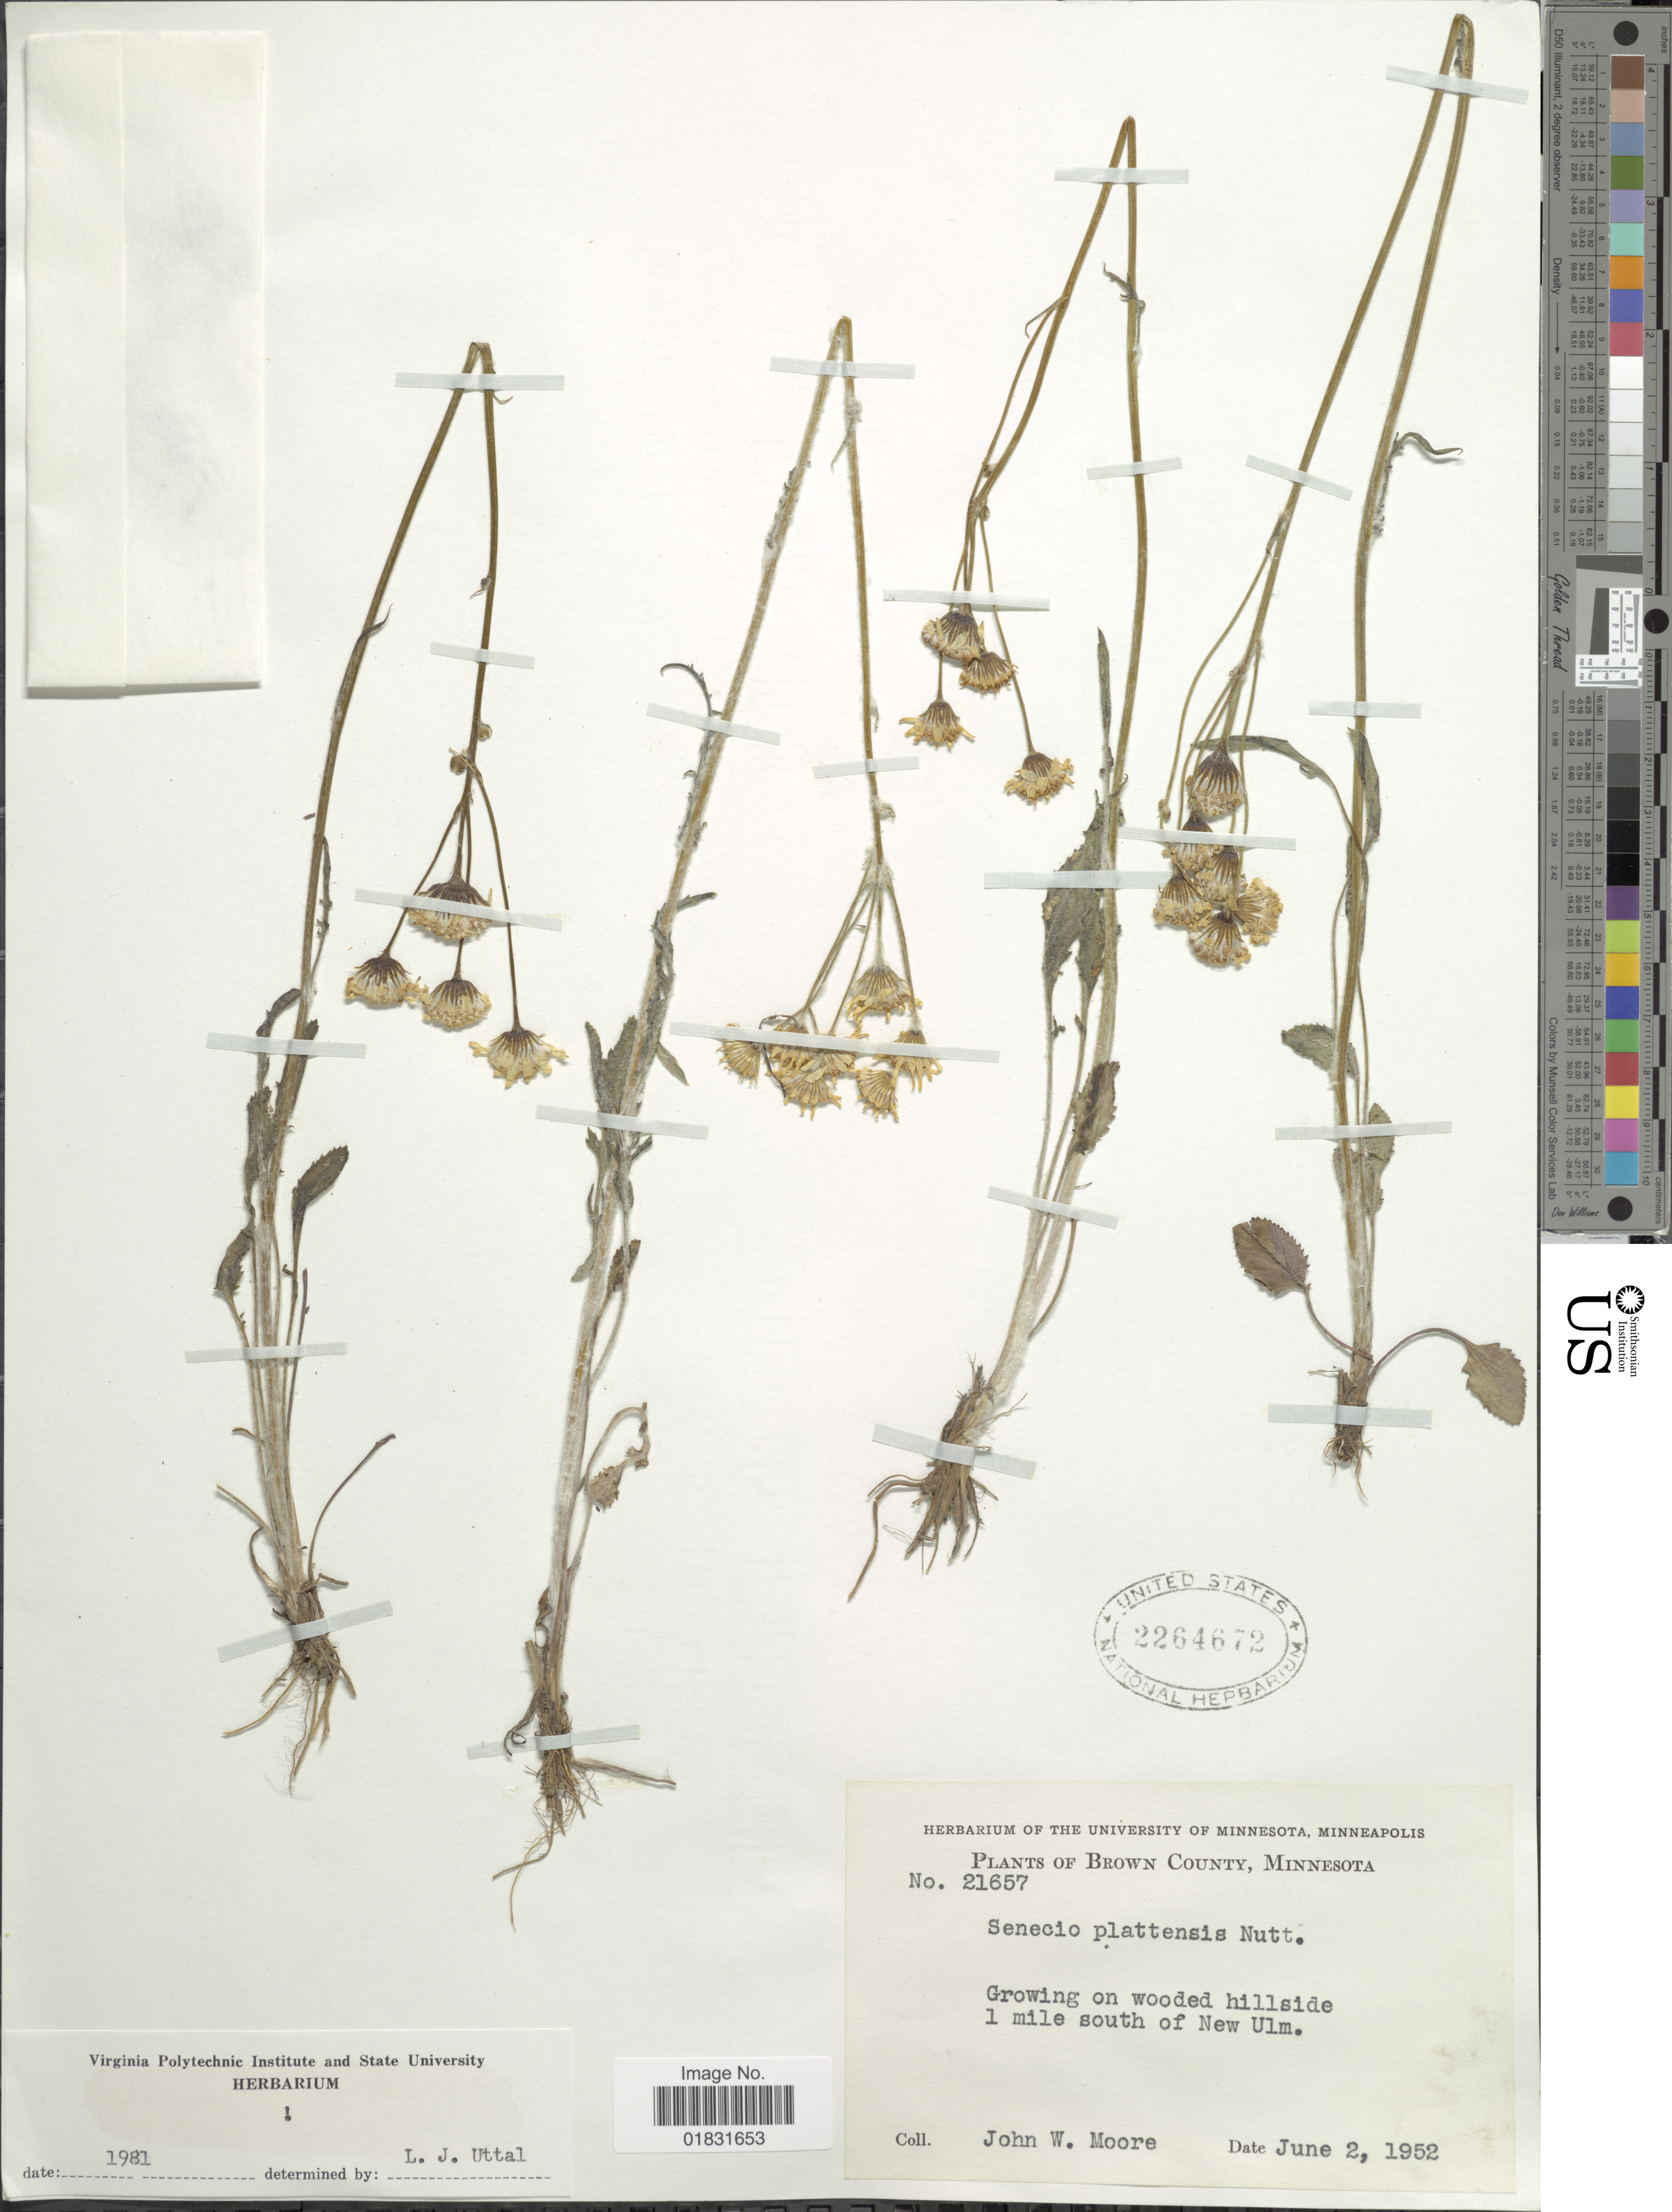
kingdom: Plantae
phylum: Tracheophyta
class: Magnoliopsida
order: Asterales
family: Asteraceae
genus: Packera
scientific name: Packera plattensis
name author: W.A. Weber & Á. Löve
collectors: J. Moore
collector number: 21657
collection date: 1952-06-02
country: United States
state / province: Minnesota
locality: Brown County, Growing on wooded hillside 1 mile south of New Ulm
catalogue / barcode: US 2264672